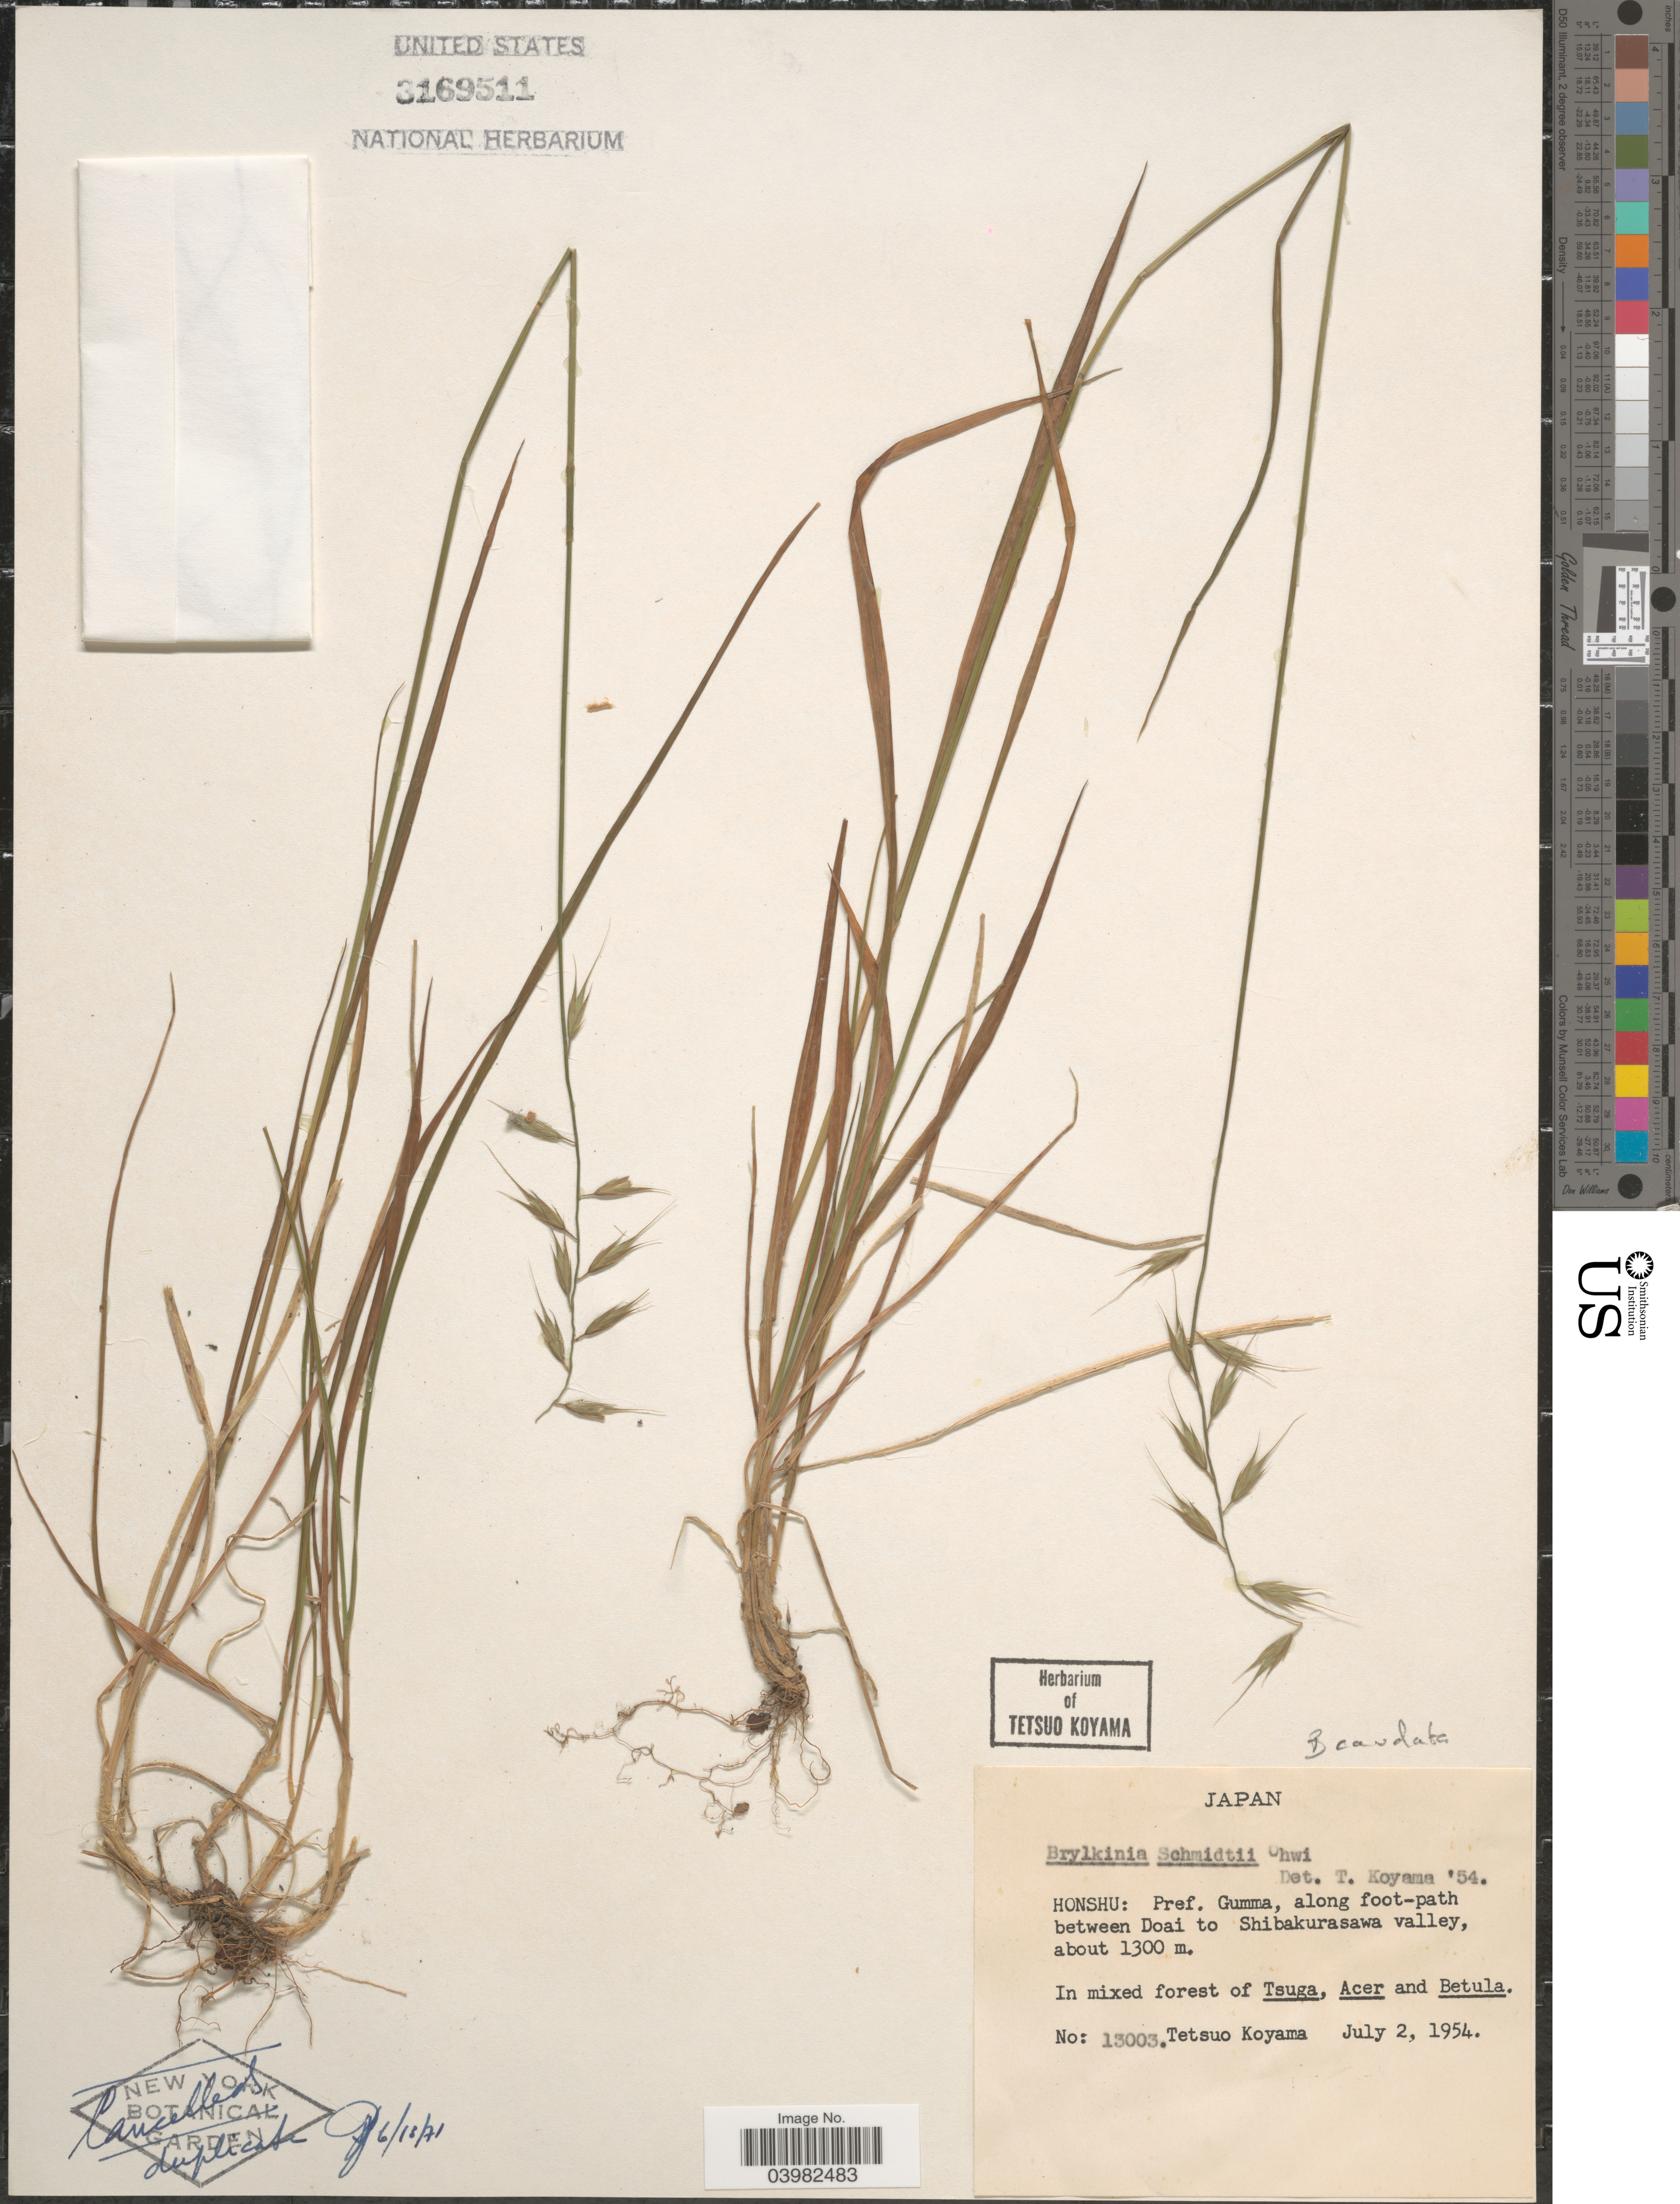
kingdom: Plantae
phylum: Tracheophyta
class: Liliopsida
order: Poales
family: Poaceae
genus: Brylkinia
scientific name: Brylkinia caudata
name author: (Munro) F. Schmidt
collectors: T. Koyama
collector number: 13003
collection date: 1954-07-02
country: Japan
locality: Honshu: Pref. Gumma, along foot-path between Doai to Shibakurasawa valley.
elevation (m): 1300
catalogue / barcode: US 3169511